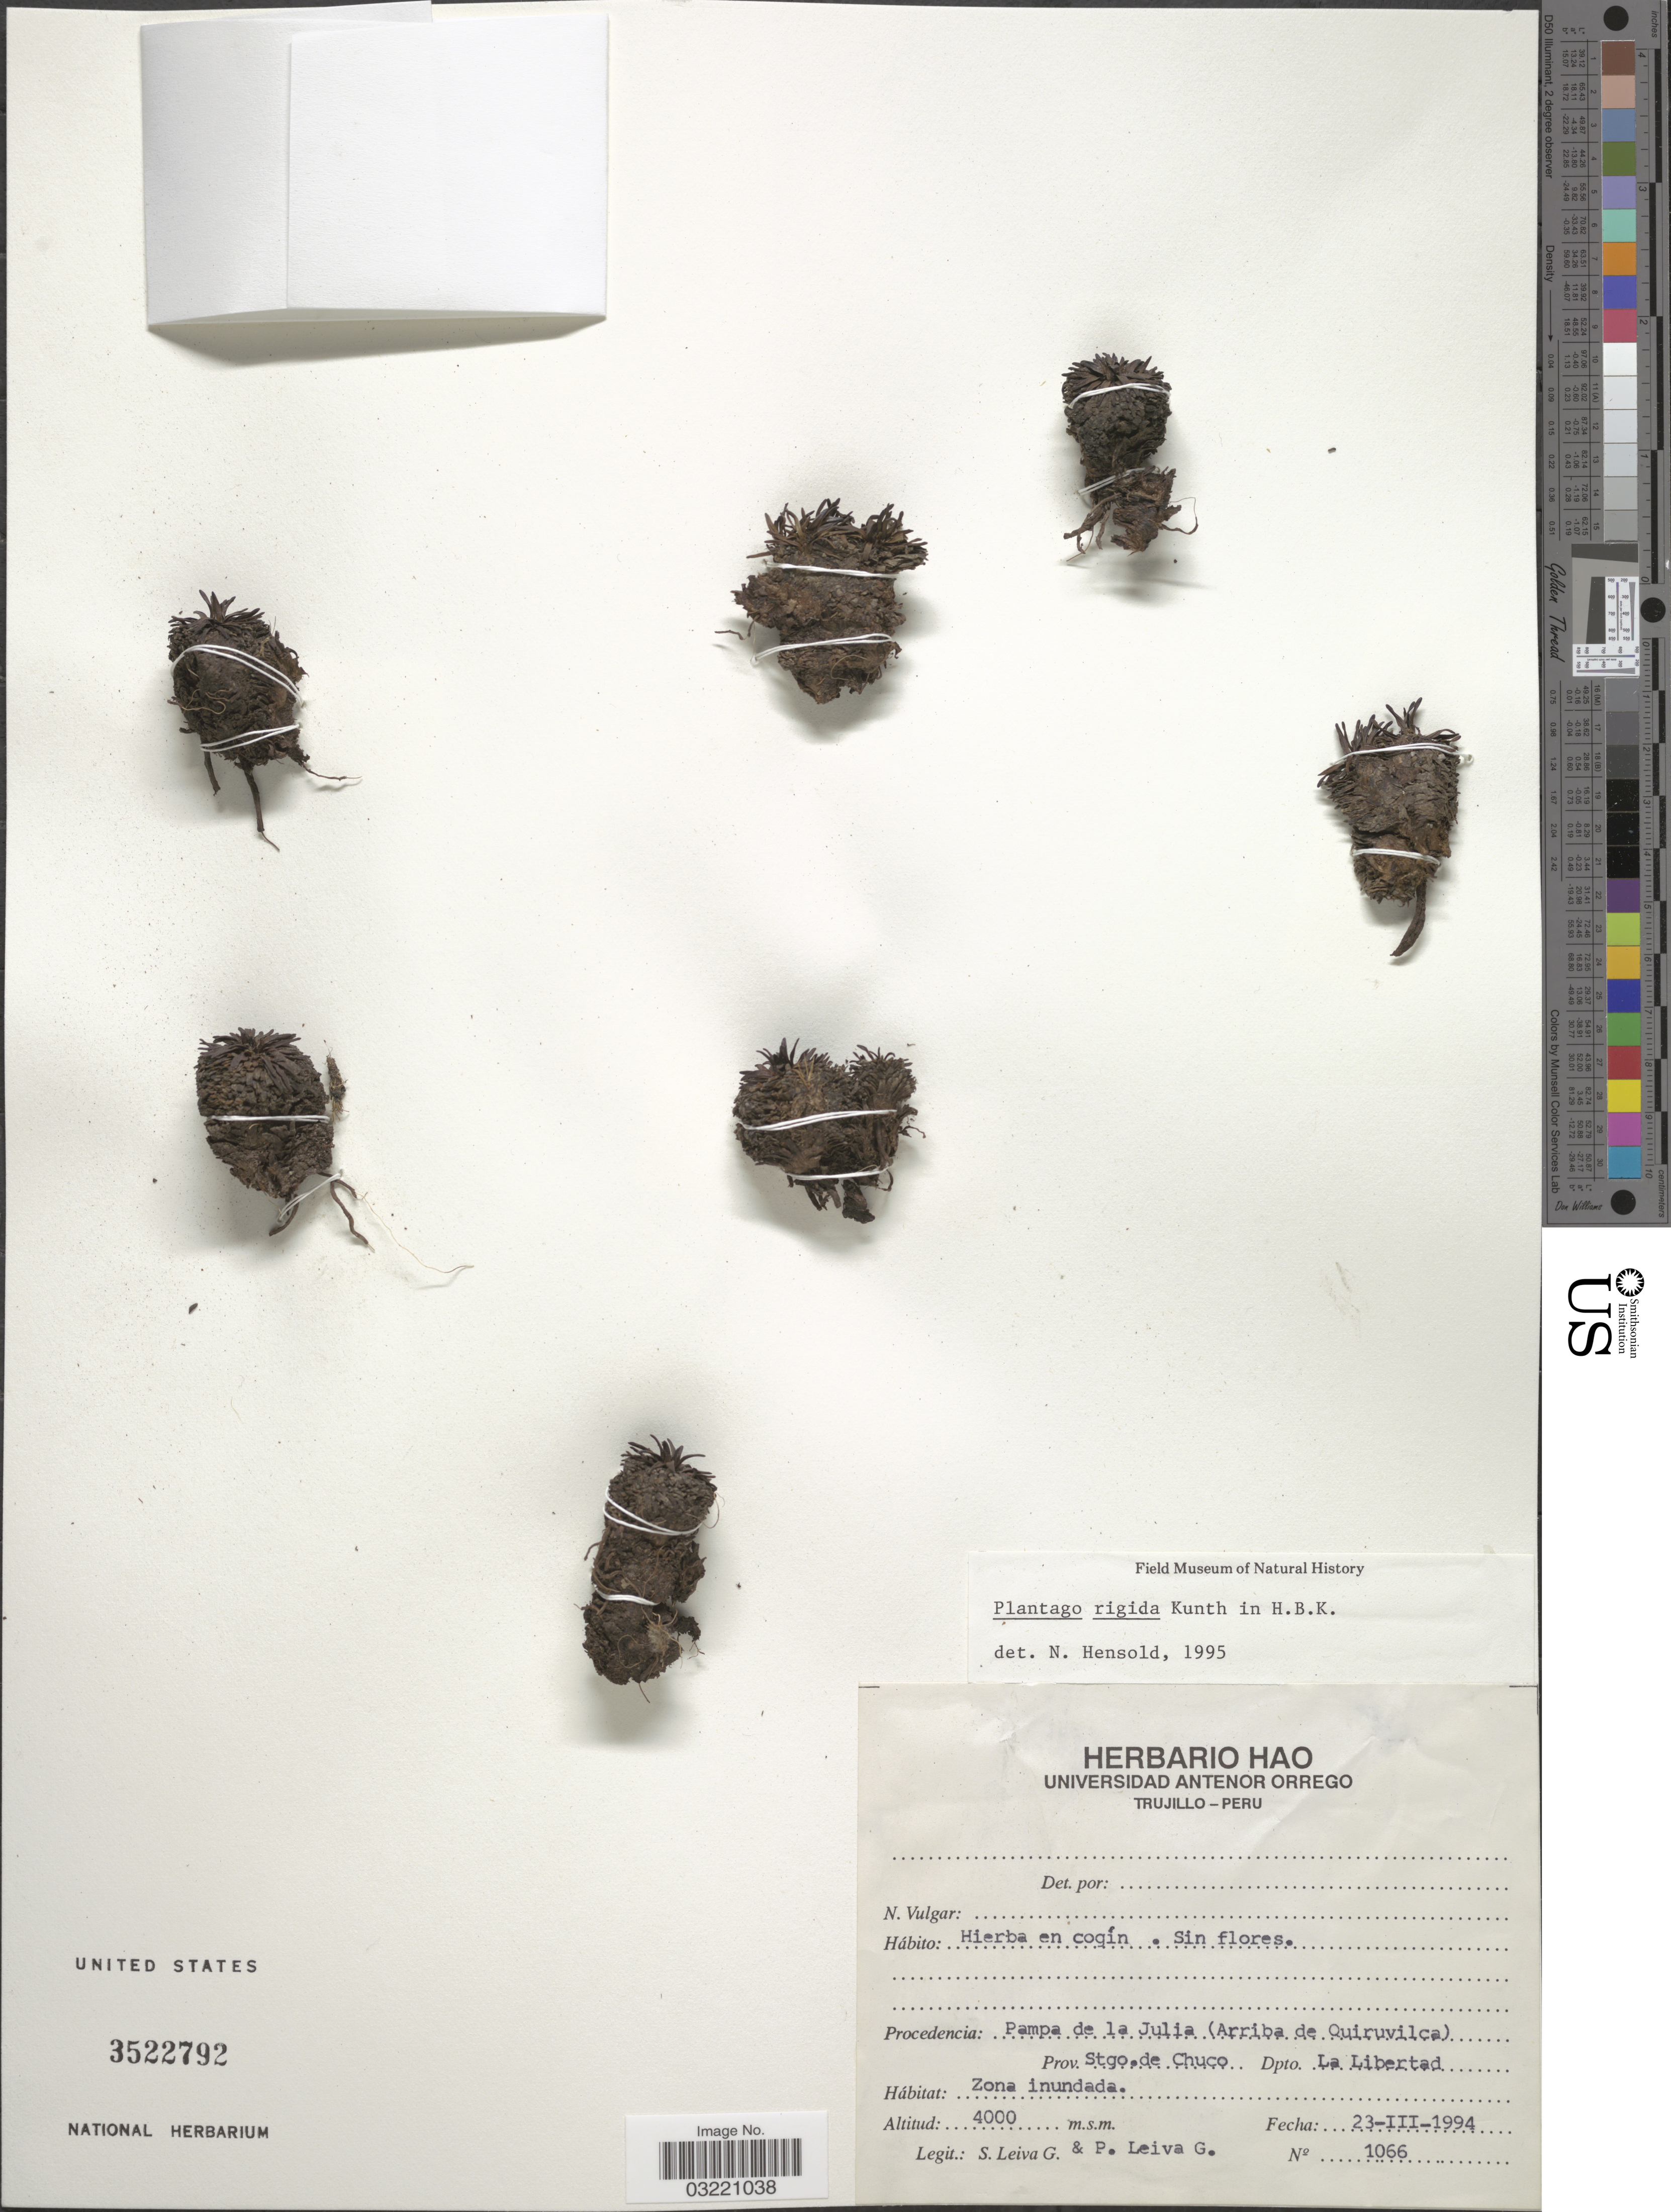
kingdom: Plantae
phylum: Tracheophyta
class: Magnoliopsida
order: Lamiales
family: Plantaginaceae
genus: Plantago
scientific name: Plantago rigida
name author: Kunth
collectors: S. Leiva G. & P. Leiva G.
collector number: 1066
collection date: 1994-03-23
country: Peru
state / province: La Libertad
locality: Pampa de la Julia (Arriba de Quiruvilca). Prov. Stgo. de Chuco.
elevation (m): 4000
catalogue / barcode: US 3522792